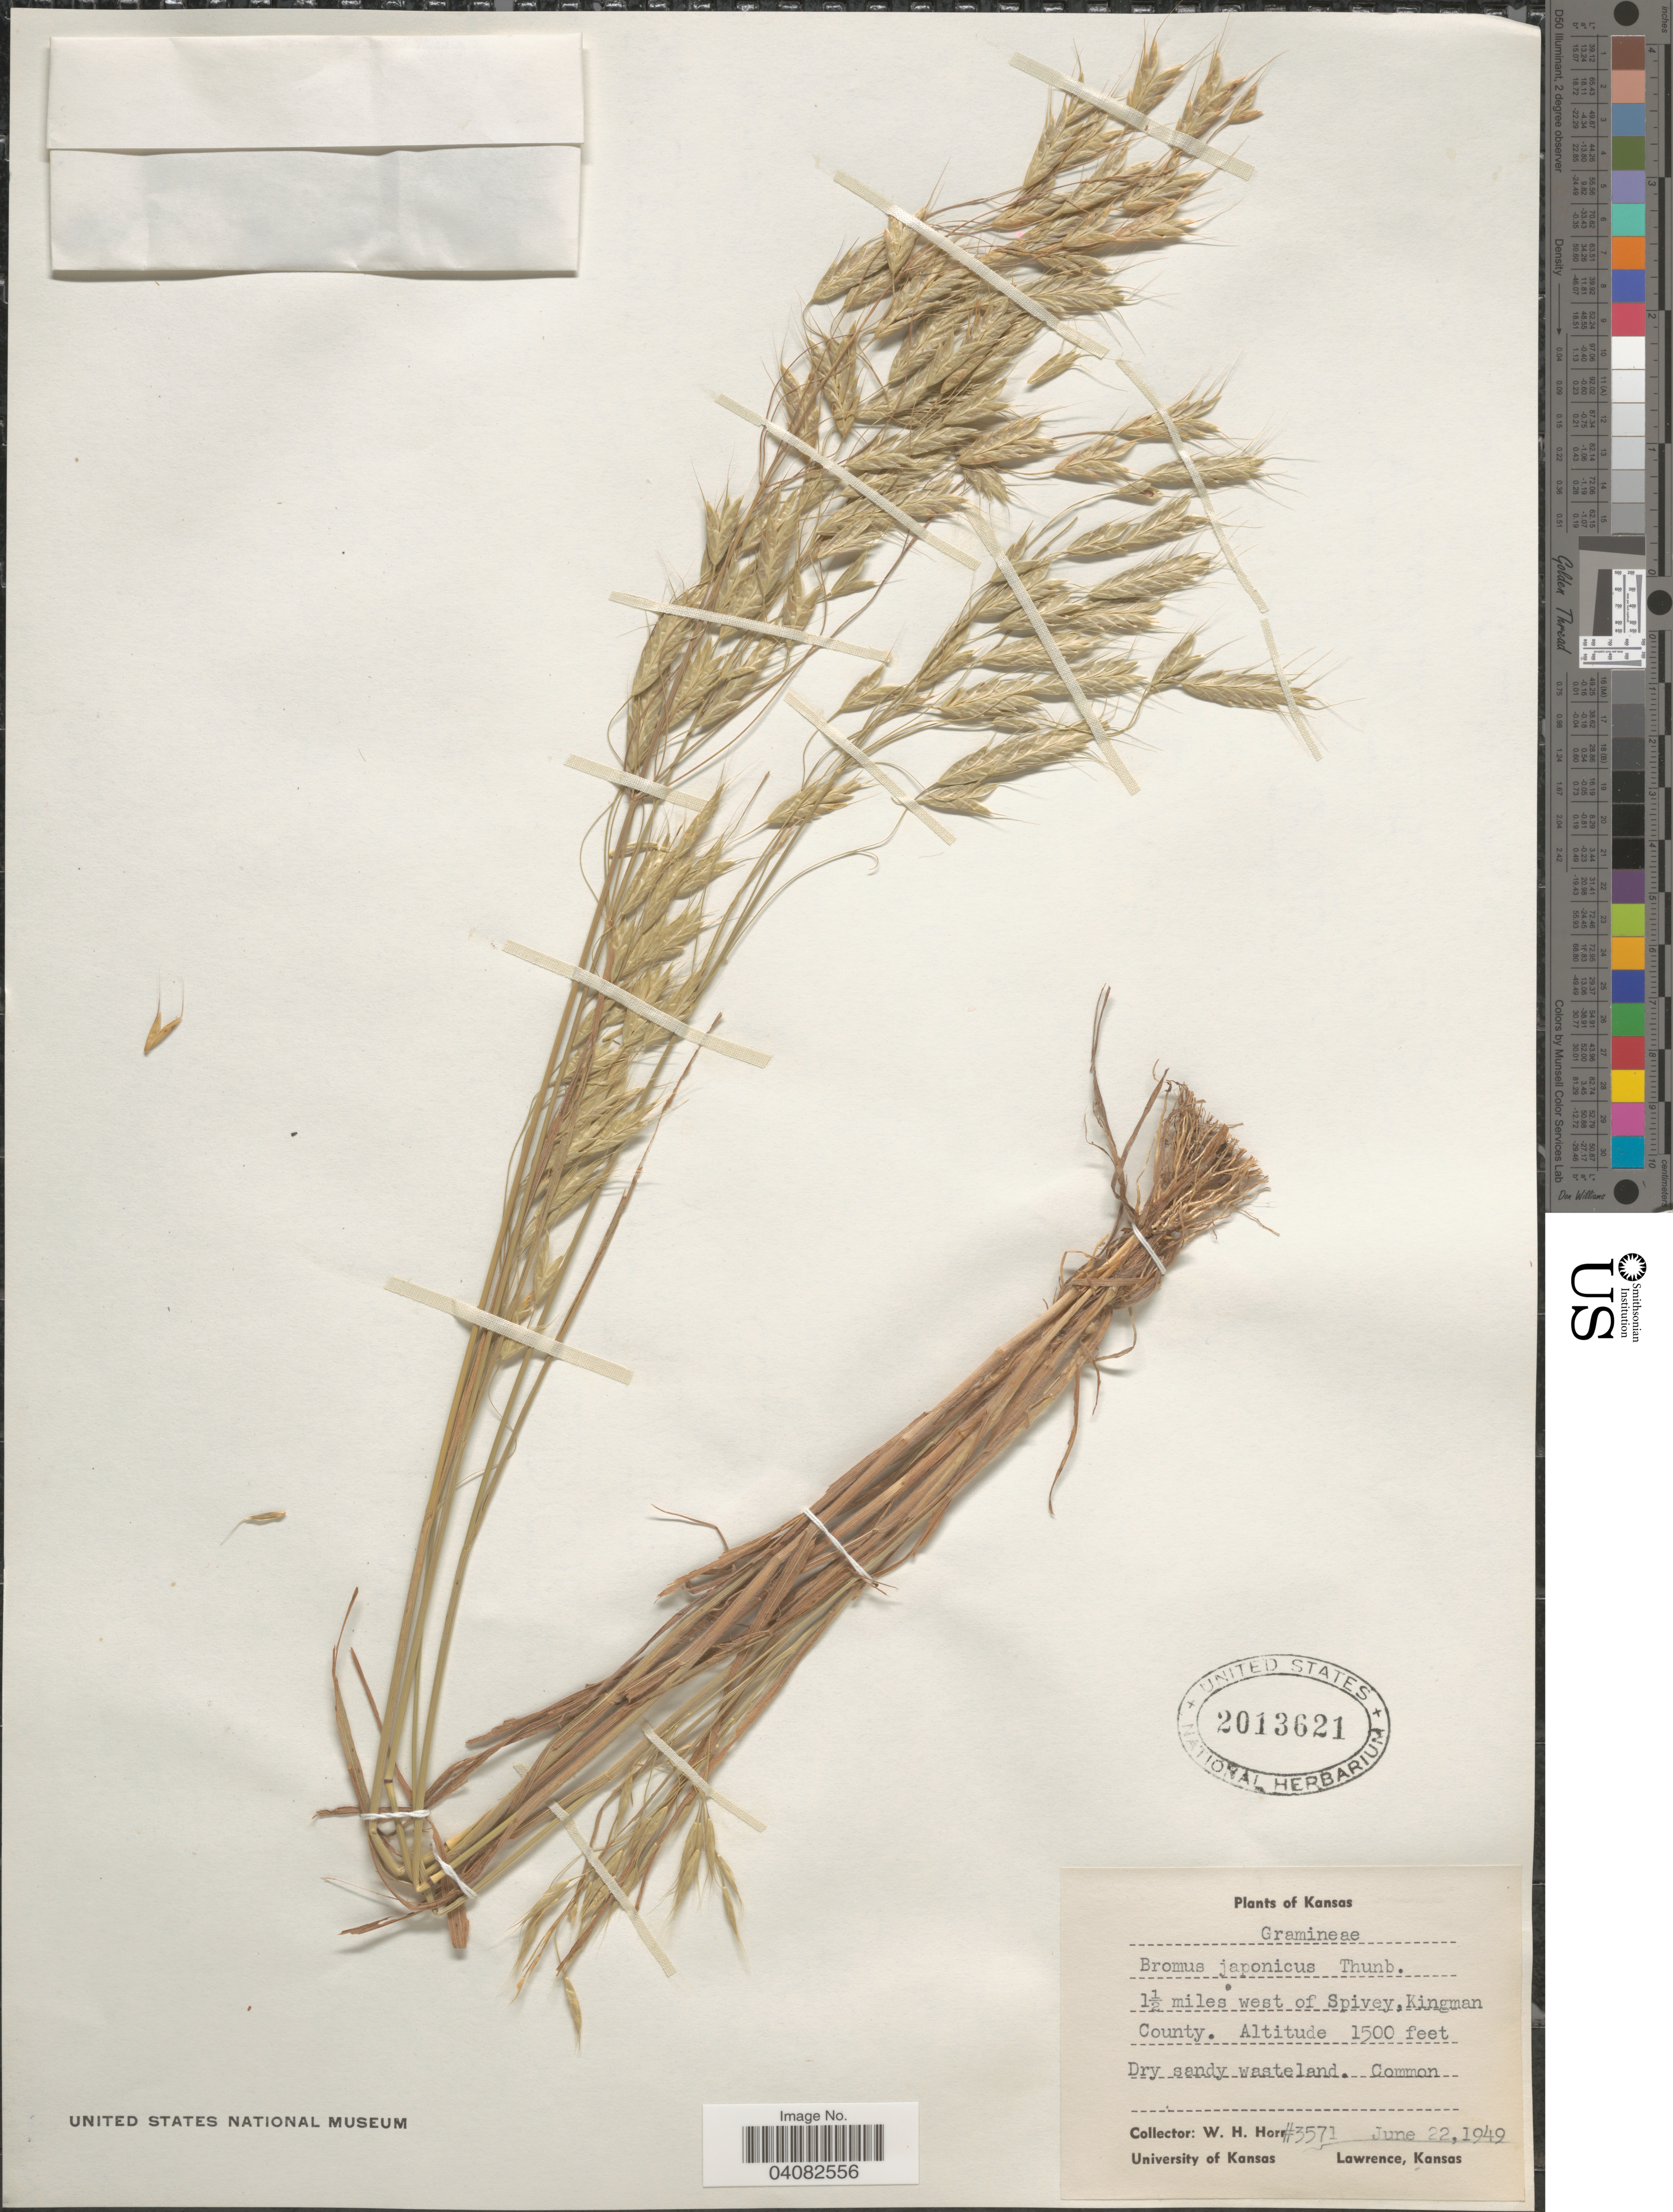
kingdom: Plantae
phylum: Tracheophyta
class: Liliopsida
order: Poales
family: Poaceae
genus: Bromus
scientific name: Bromus japonicus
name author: Houtt.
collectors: W. H. Horr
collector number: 3571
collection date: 1949-06-22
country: United States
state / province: Kansas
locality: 1 1/2 miles west of Spivey, Kingman County.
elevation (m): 457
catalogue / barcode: US 2013621